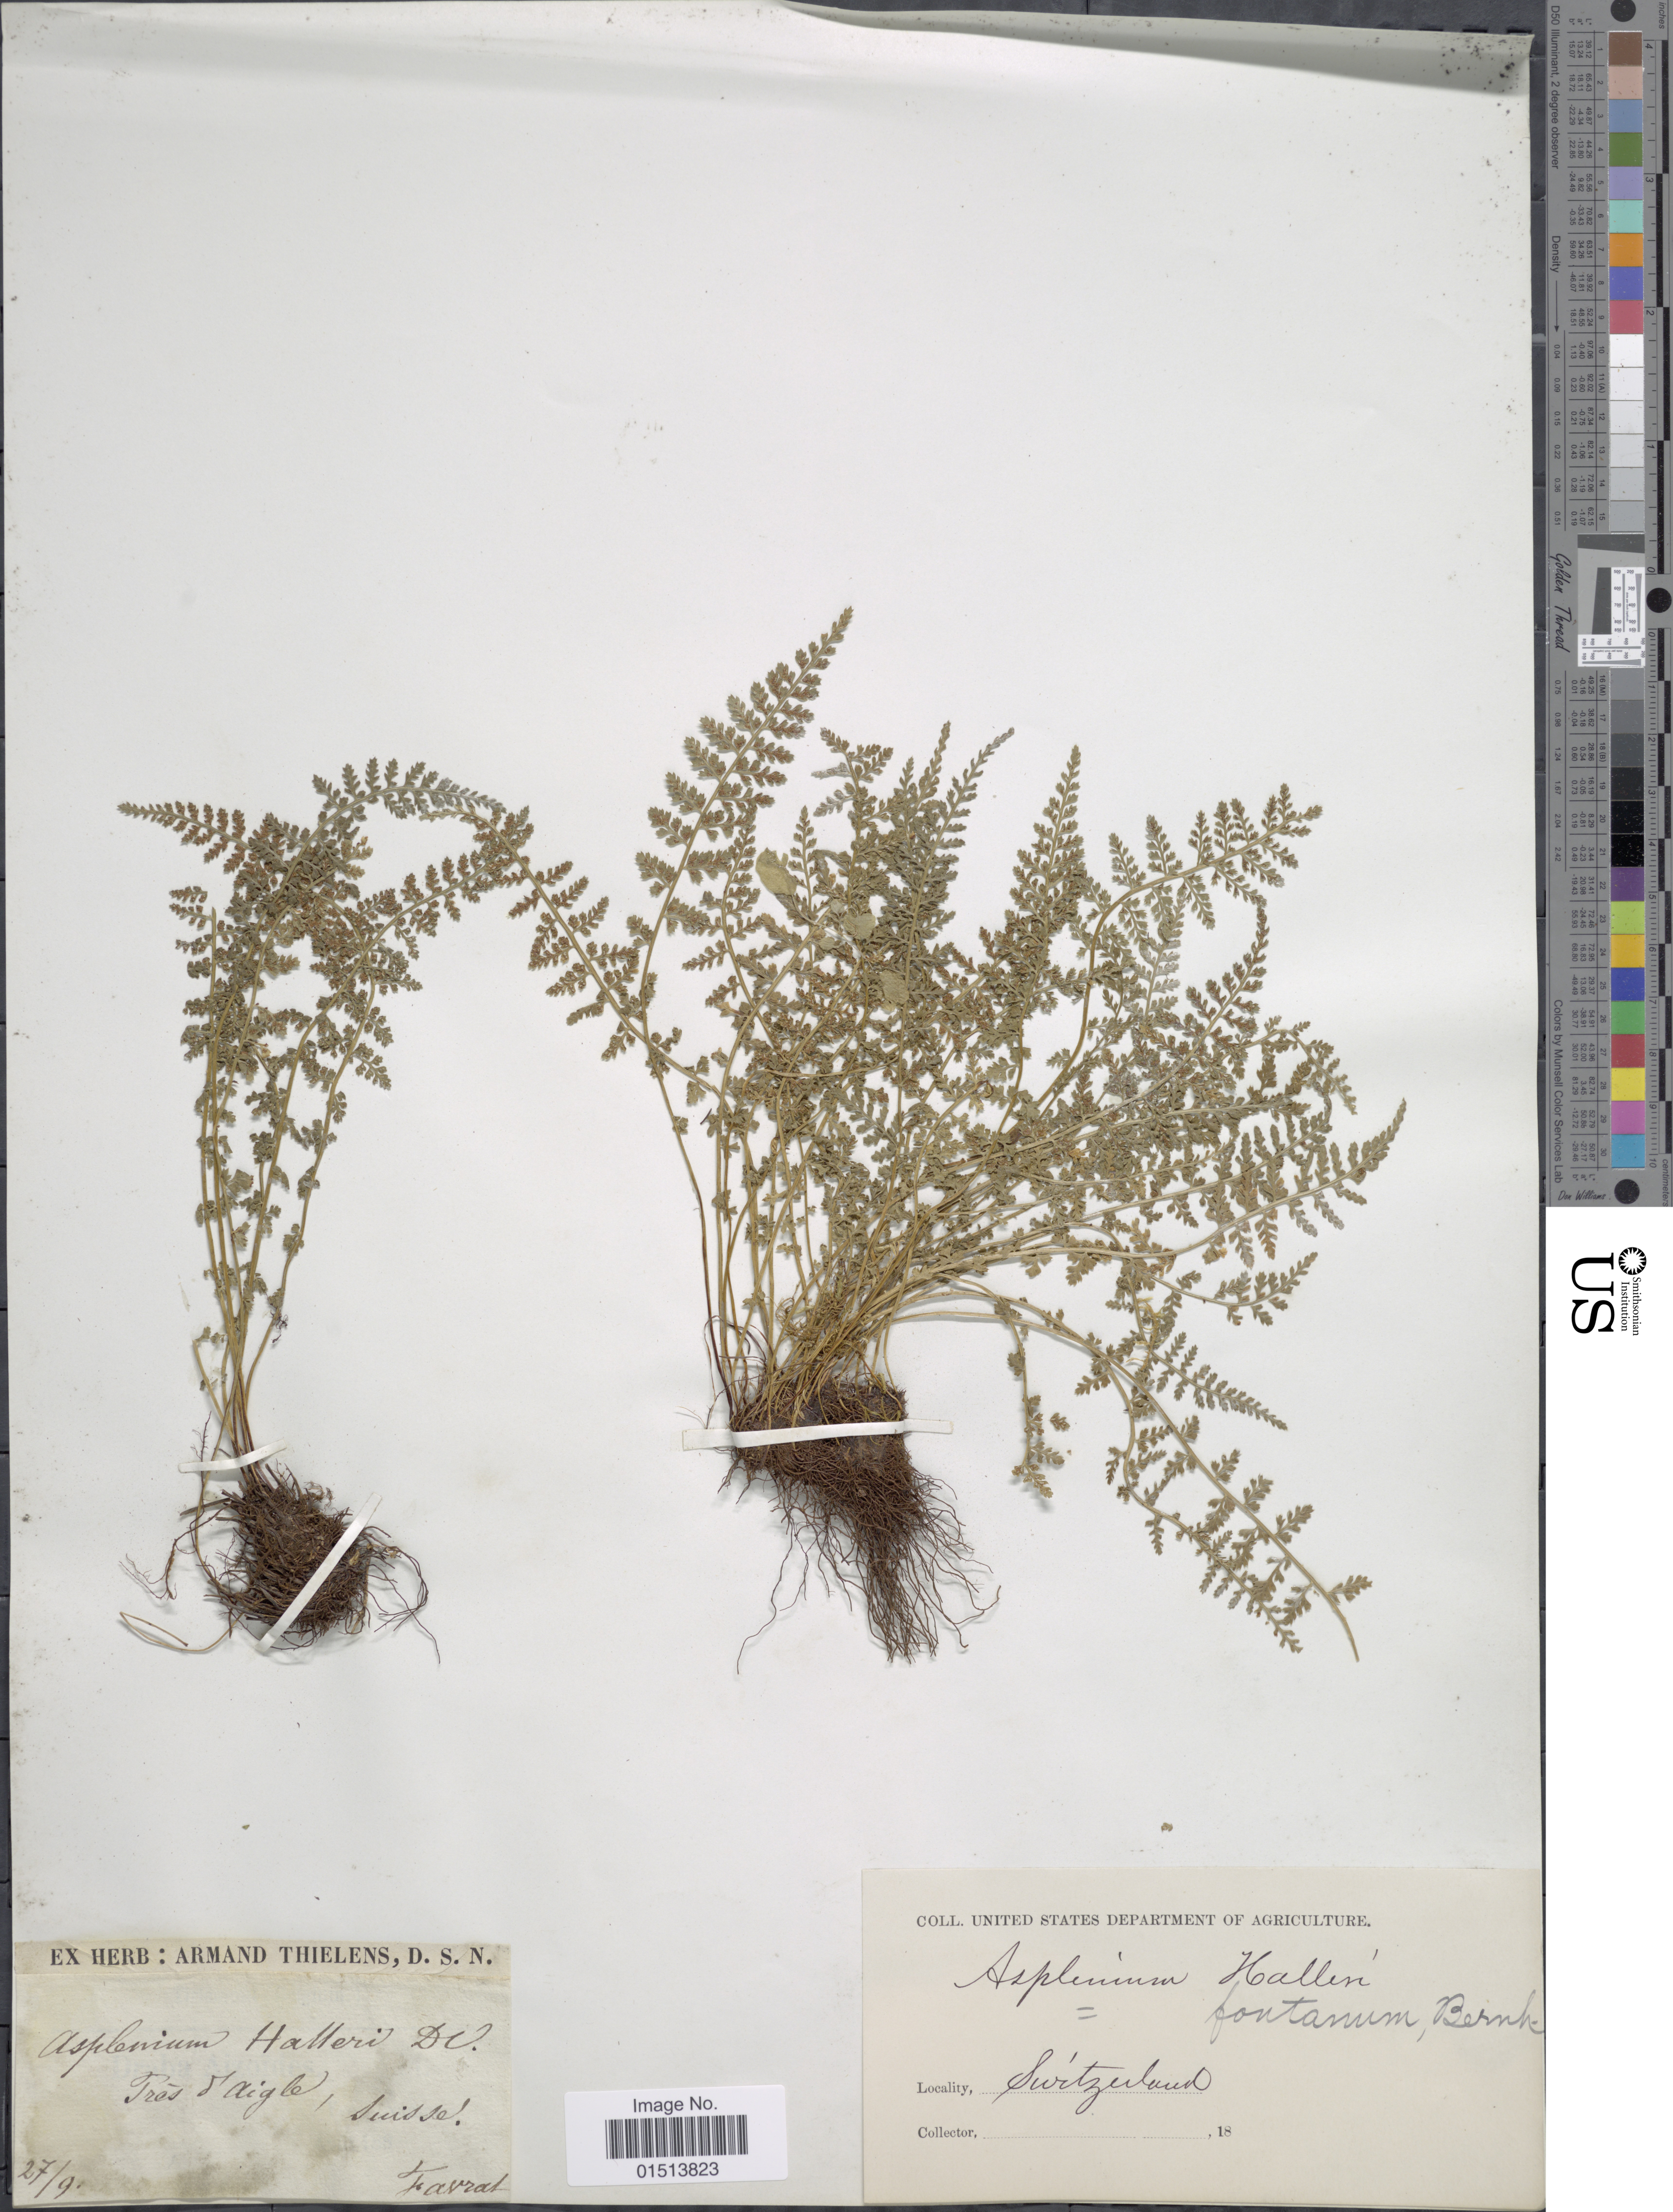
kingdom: Plantae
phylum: Tracheophyta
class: Polypodiopsida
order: Polypodiales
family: Aspleniaceae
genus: Asplenium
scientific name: Asplenium fontanum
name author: (L.) Bernh.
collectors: L. Favrat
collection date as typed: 18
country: Switzerland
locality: Pres d'Aigle.